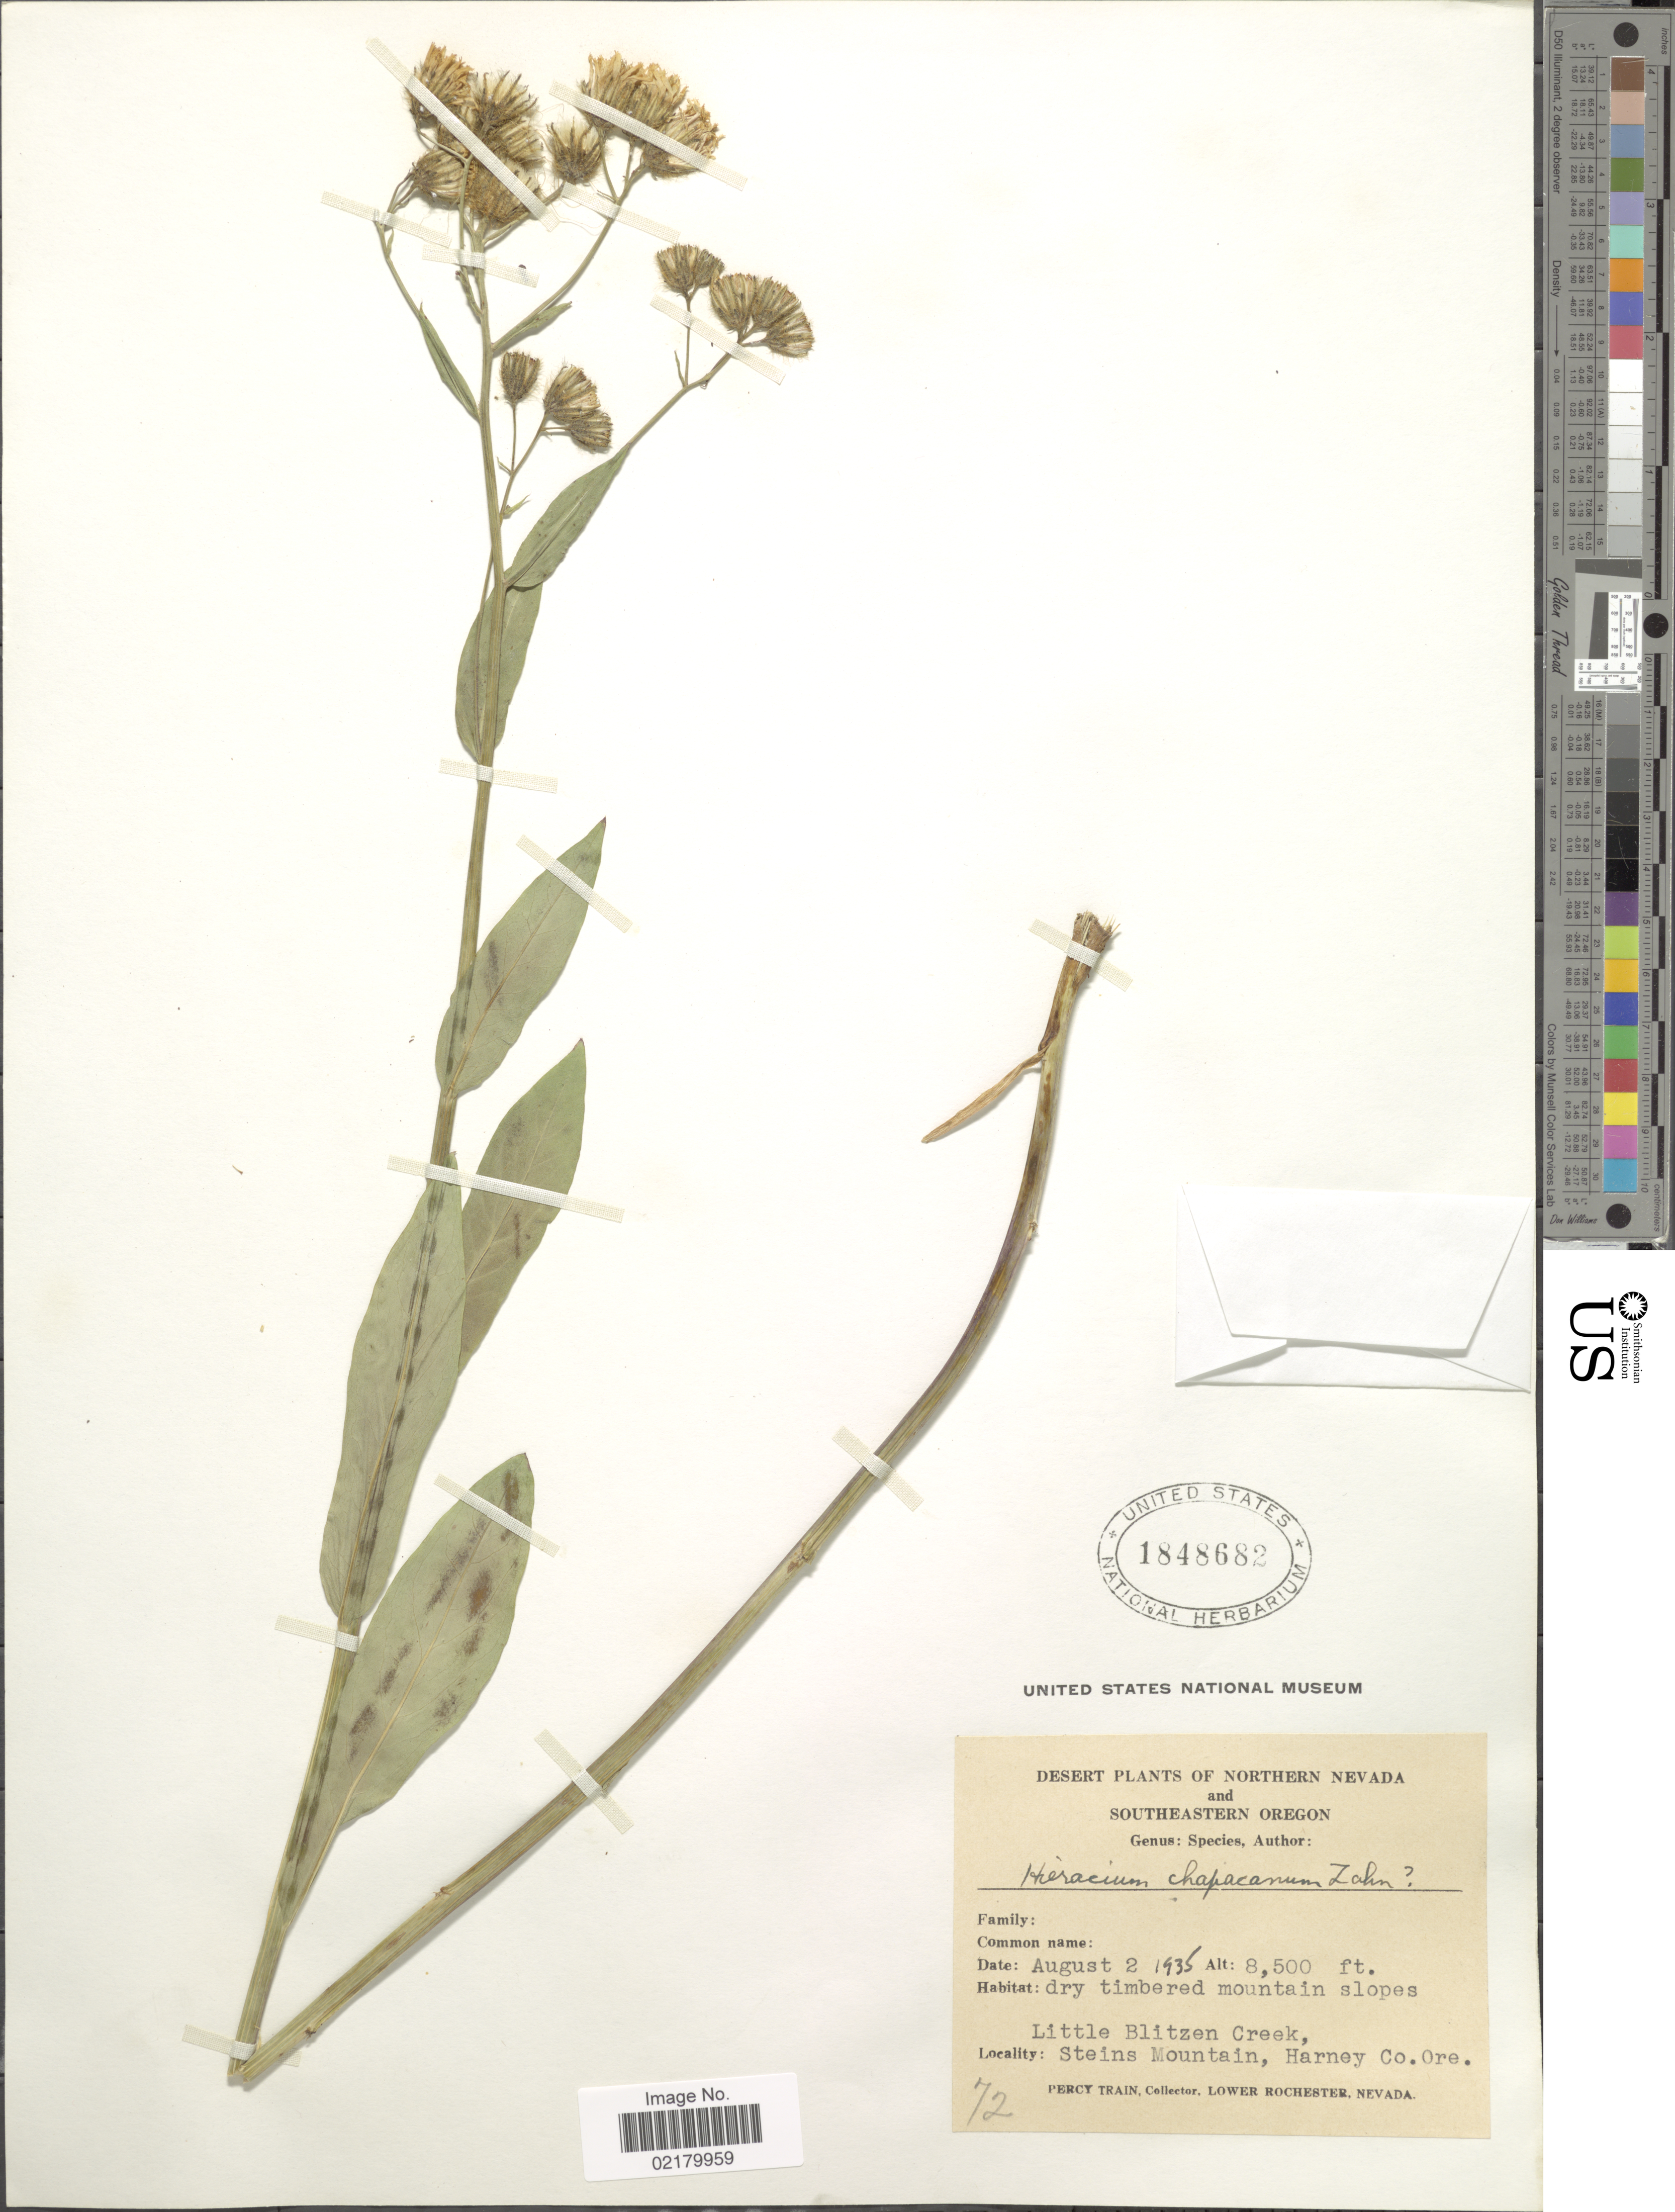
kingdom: Plantae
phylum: Tracheophyta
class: Magnoliopsida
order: Asterales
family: Asteraceae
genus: Hieracium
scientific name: Hieracium scouleri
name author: Hook.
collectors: P. Train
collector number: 72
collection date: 1935-08-02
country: United States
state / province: Oregon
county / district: Harney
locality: Desert of Northern Nevada and Southeastern Oregon, dry timbered mountain slopes, Little Blitzen Creek, Steins Mountain, Harney Co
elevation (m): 2591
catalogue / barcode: US 1848682